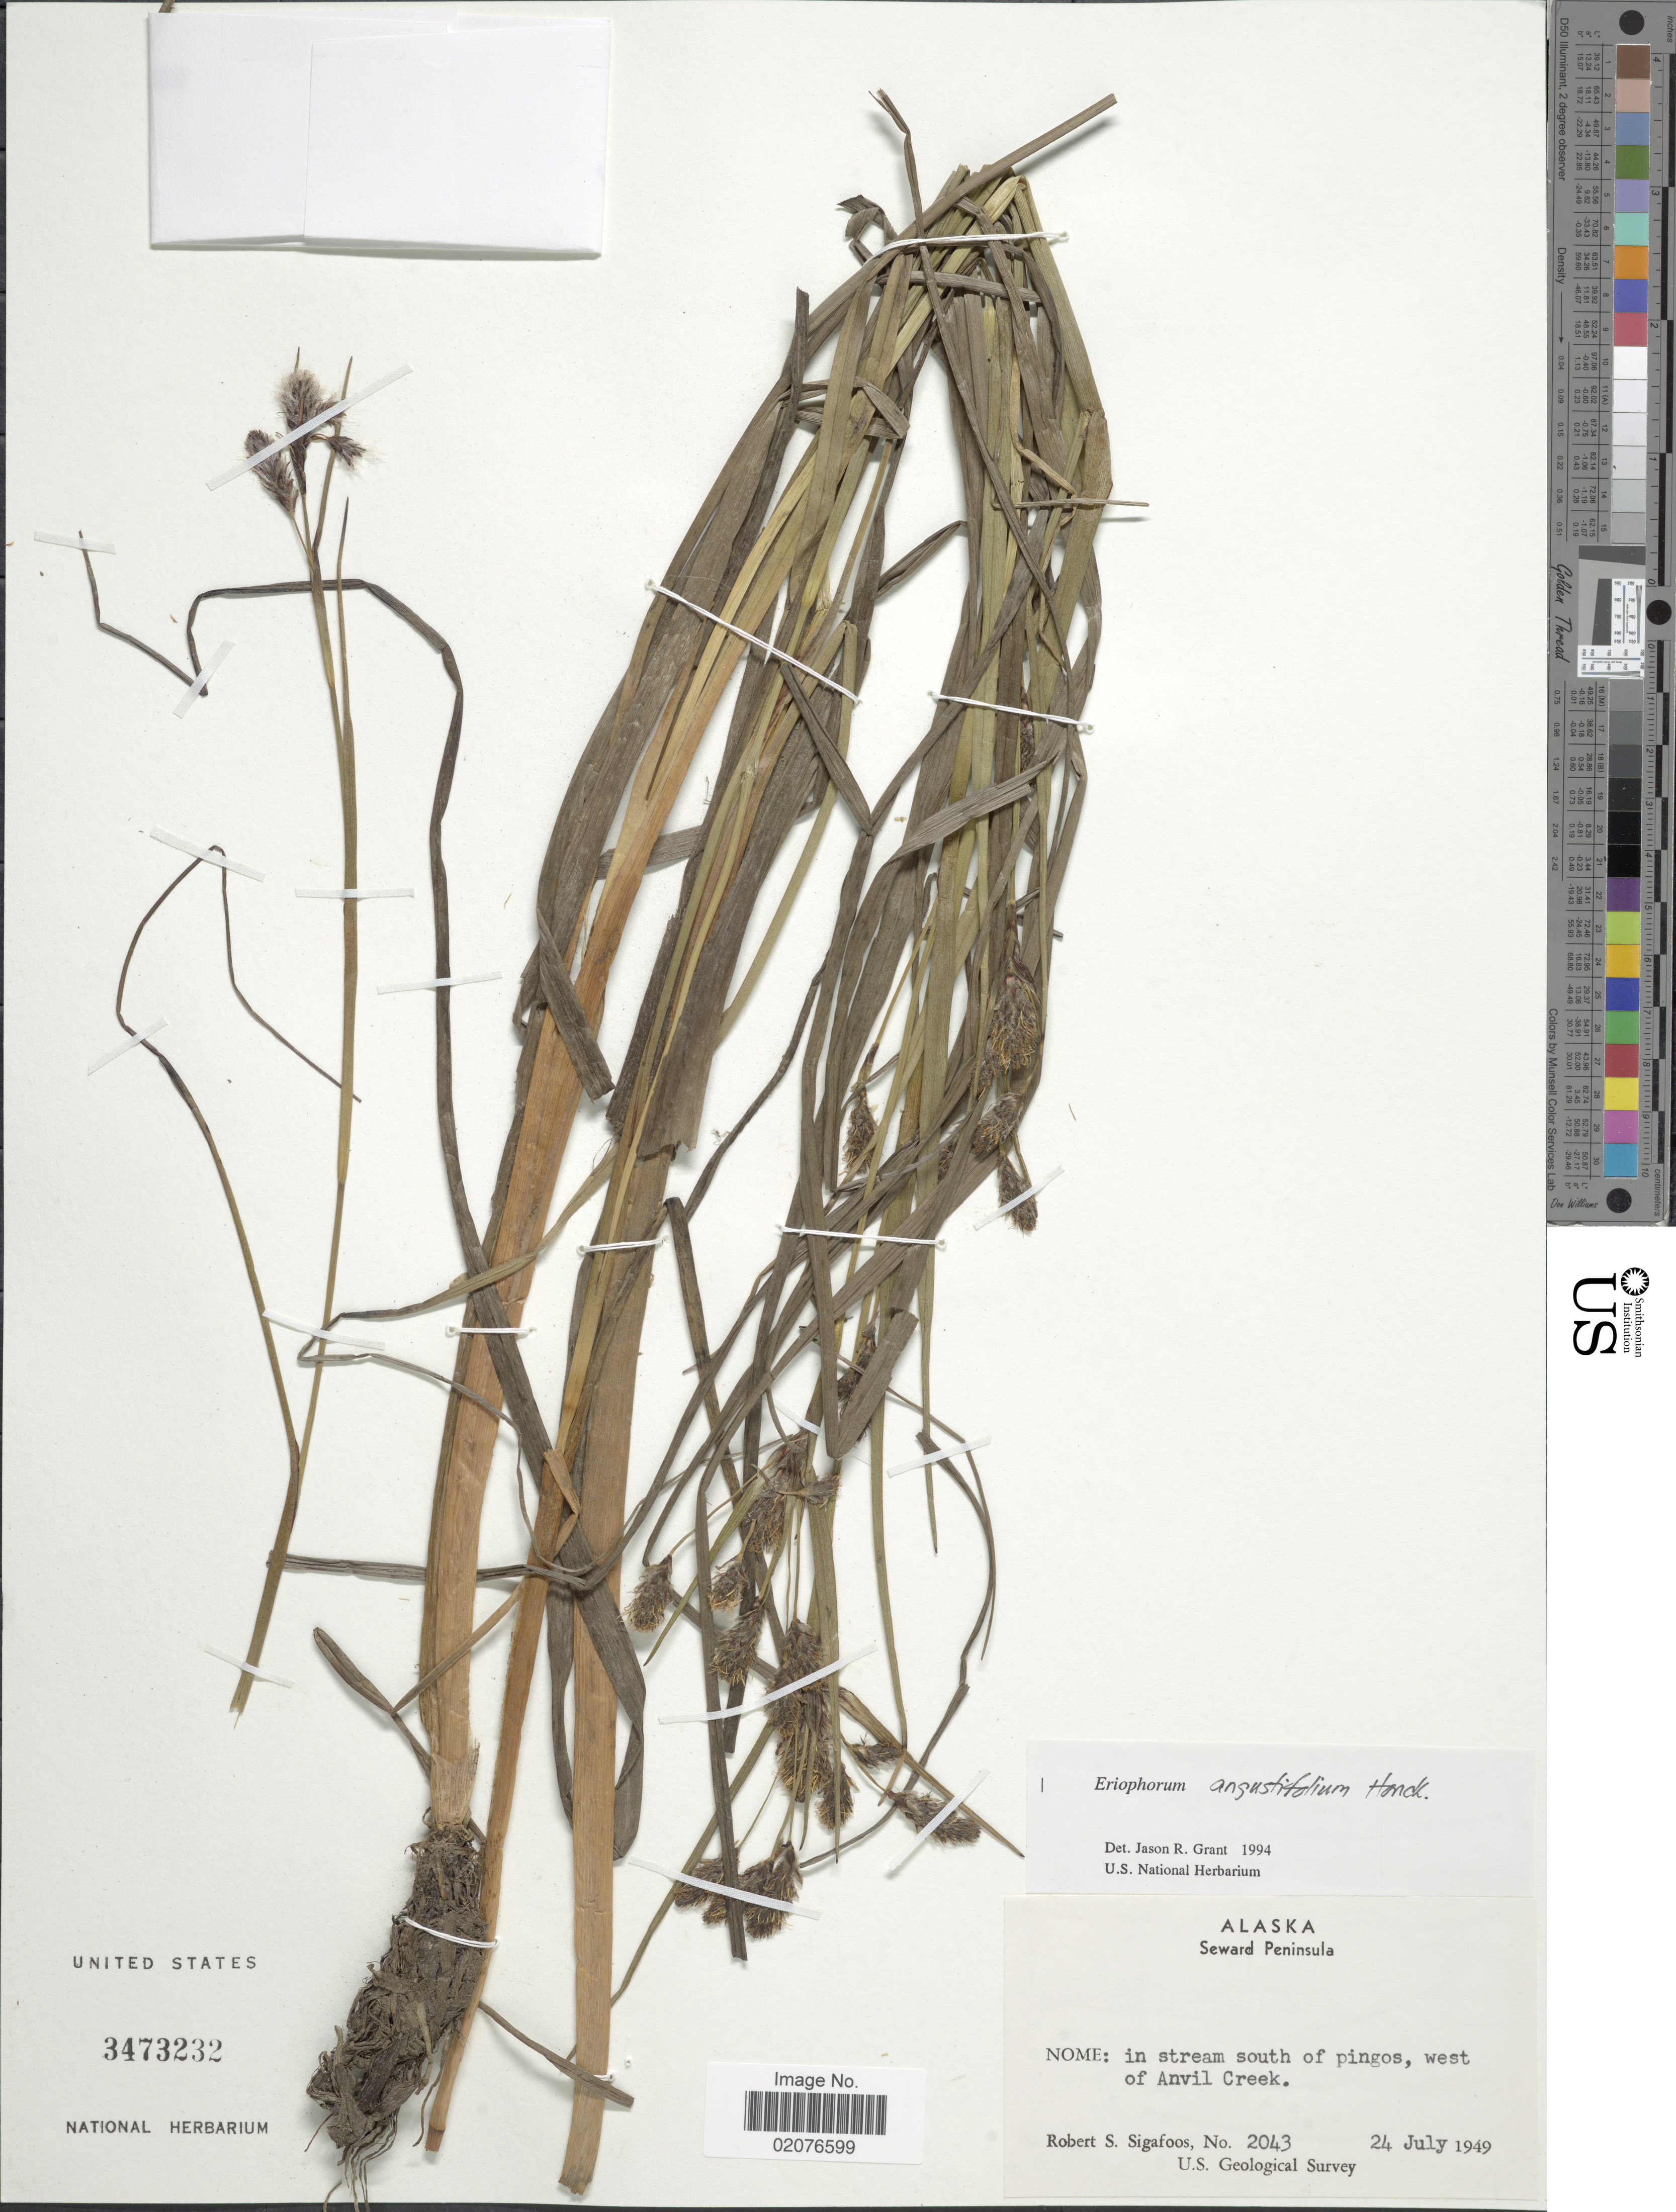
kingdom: Plantae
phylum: Tracheophyta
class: Liliopsida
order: Poales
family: Cyperaceae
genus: Eriophorum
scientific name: Eriophorum angustifolium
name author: Honck.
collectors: R. Sigafoos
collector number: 2043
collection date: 1949-07-24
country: United States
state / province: Alaska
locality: Seward Peninsula, Nome: in stream south of pingos, west of Anvil Creek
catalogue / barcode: US 3473232